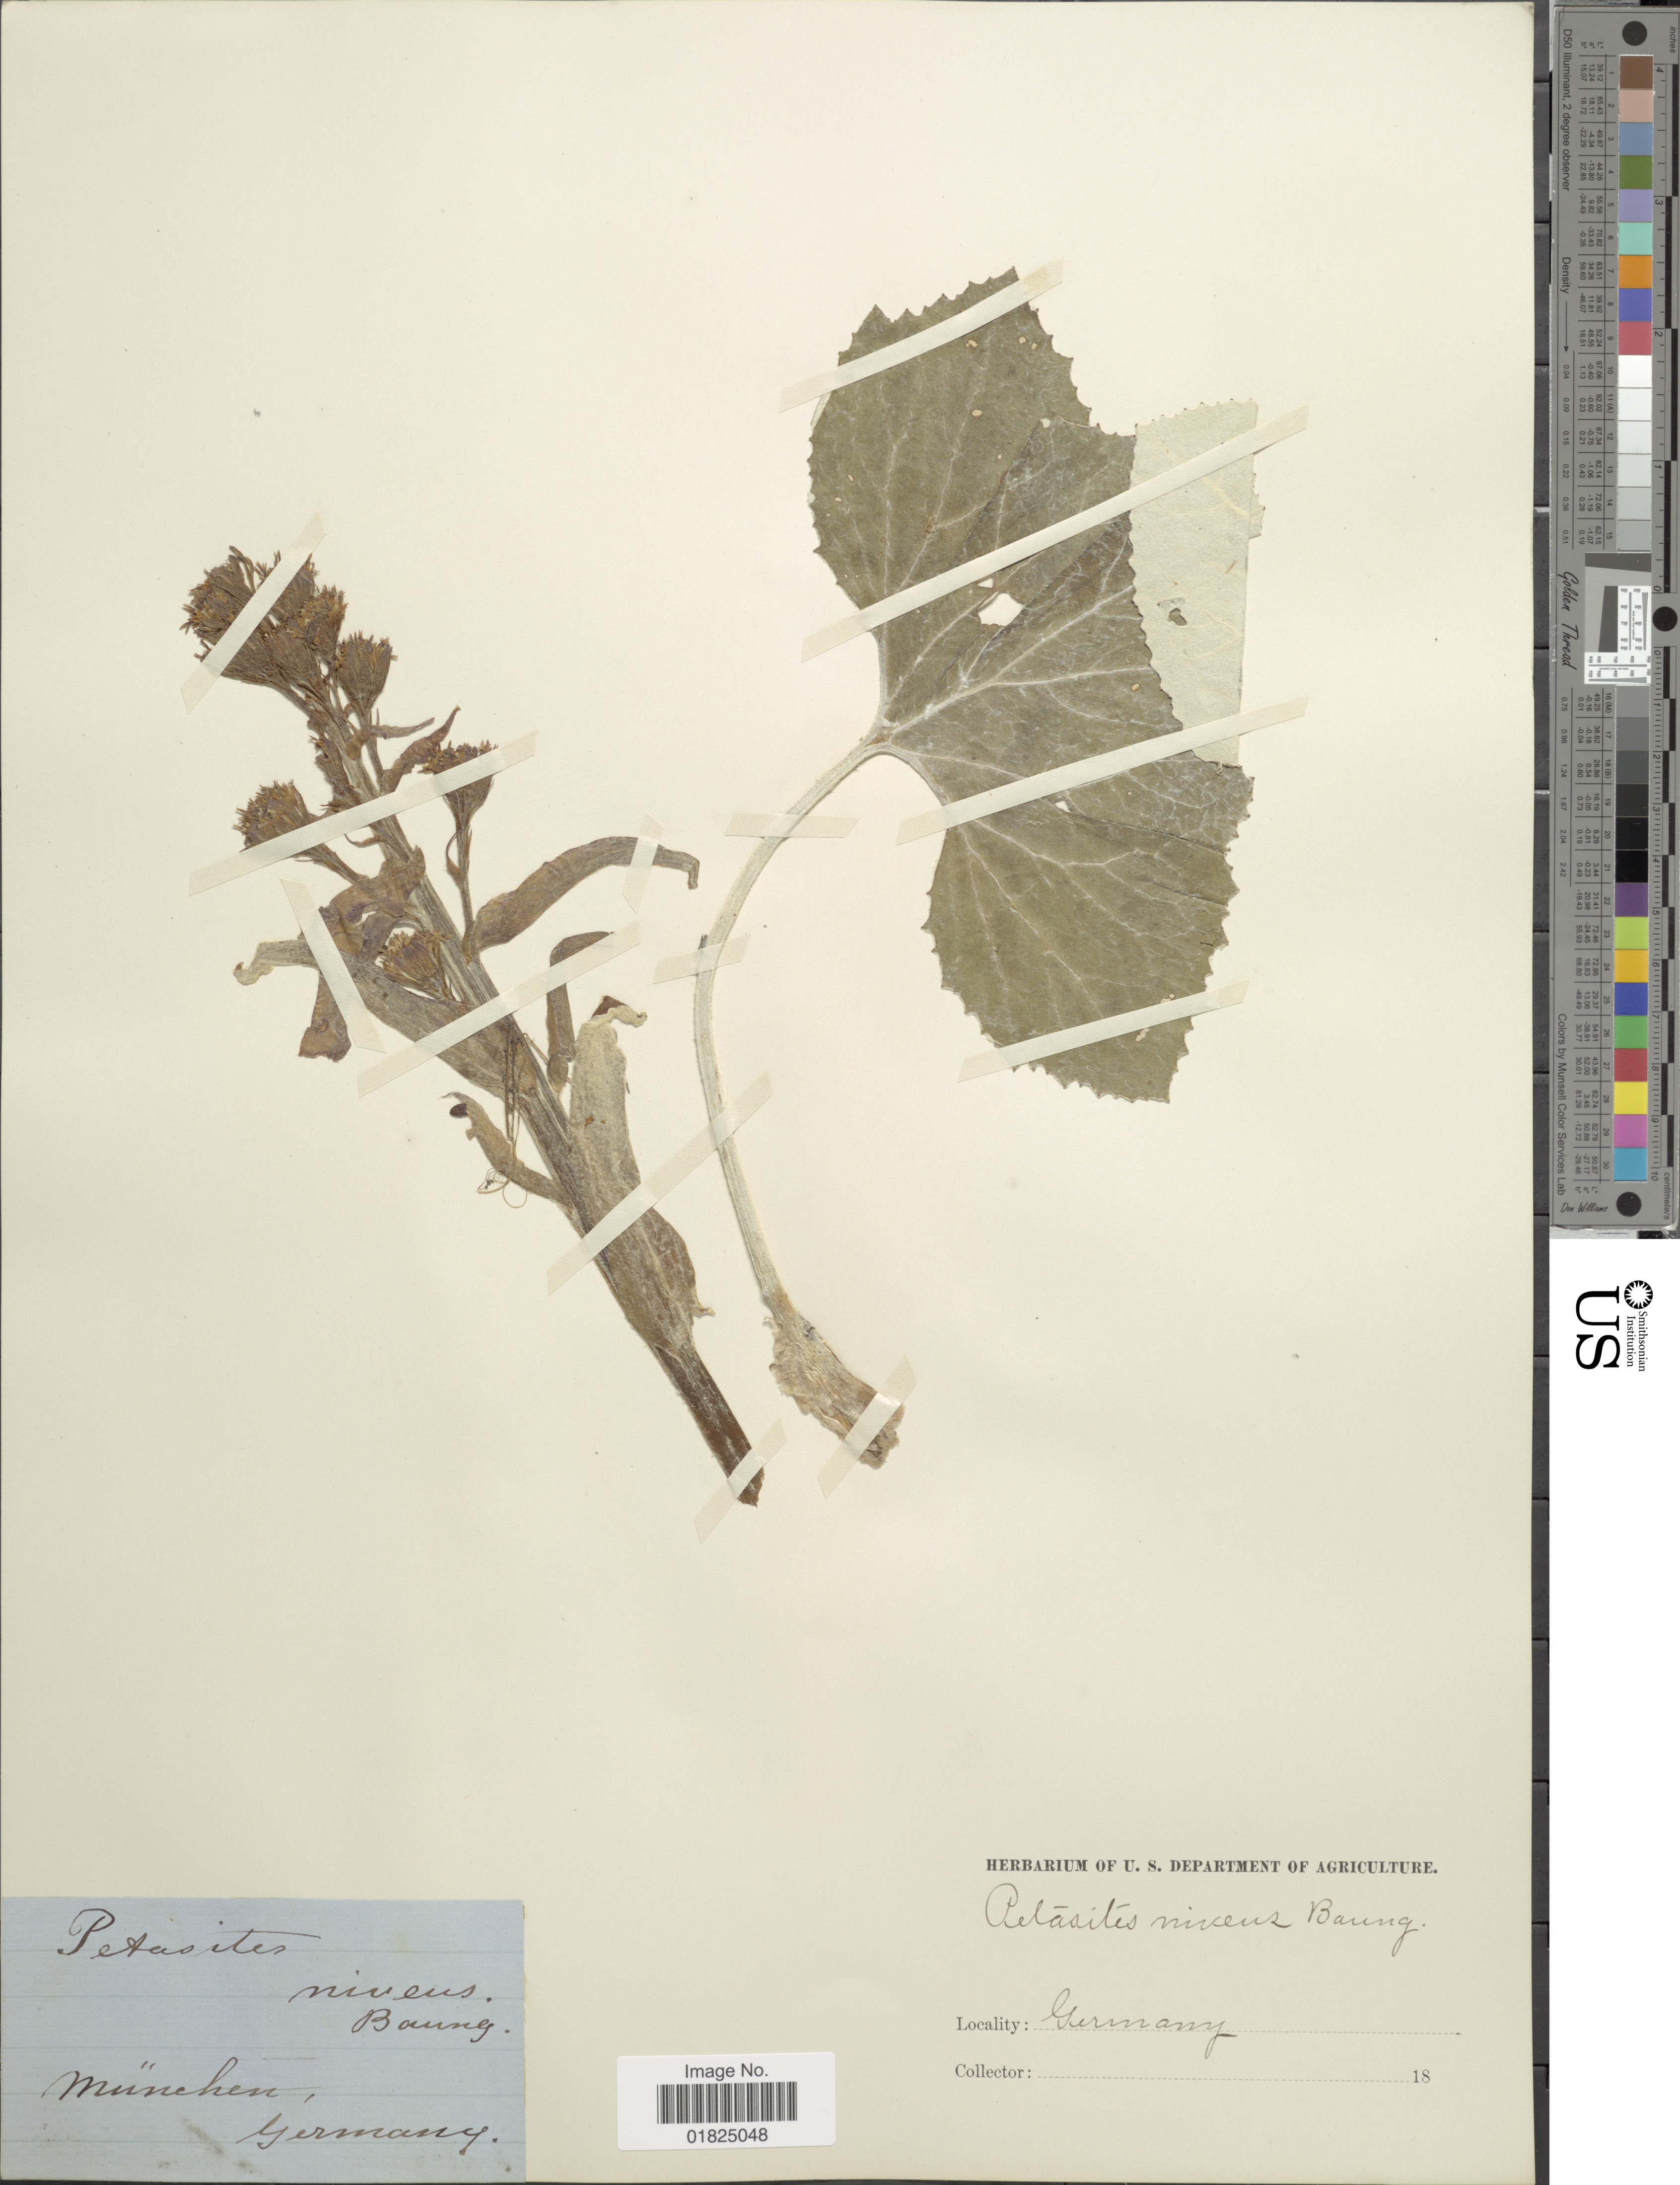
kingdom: Plantae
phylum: Tracheophyta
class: Magnoliopsida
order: Asterales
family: Asteraceae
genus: Petasites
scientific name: Petasites paradoxus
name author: (Retz.) Baumg.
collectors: Facchini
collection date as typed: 18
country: Germany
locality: München